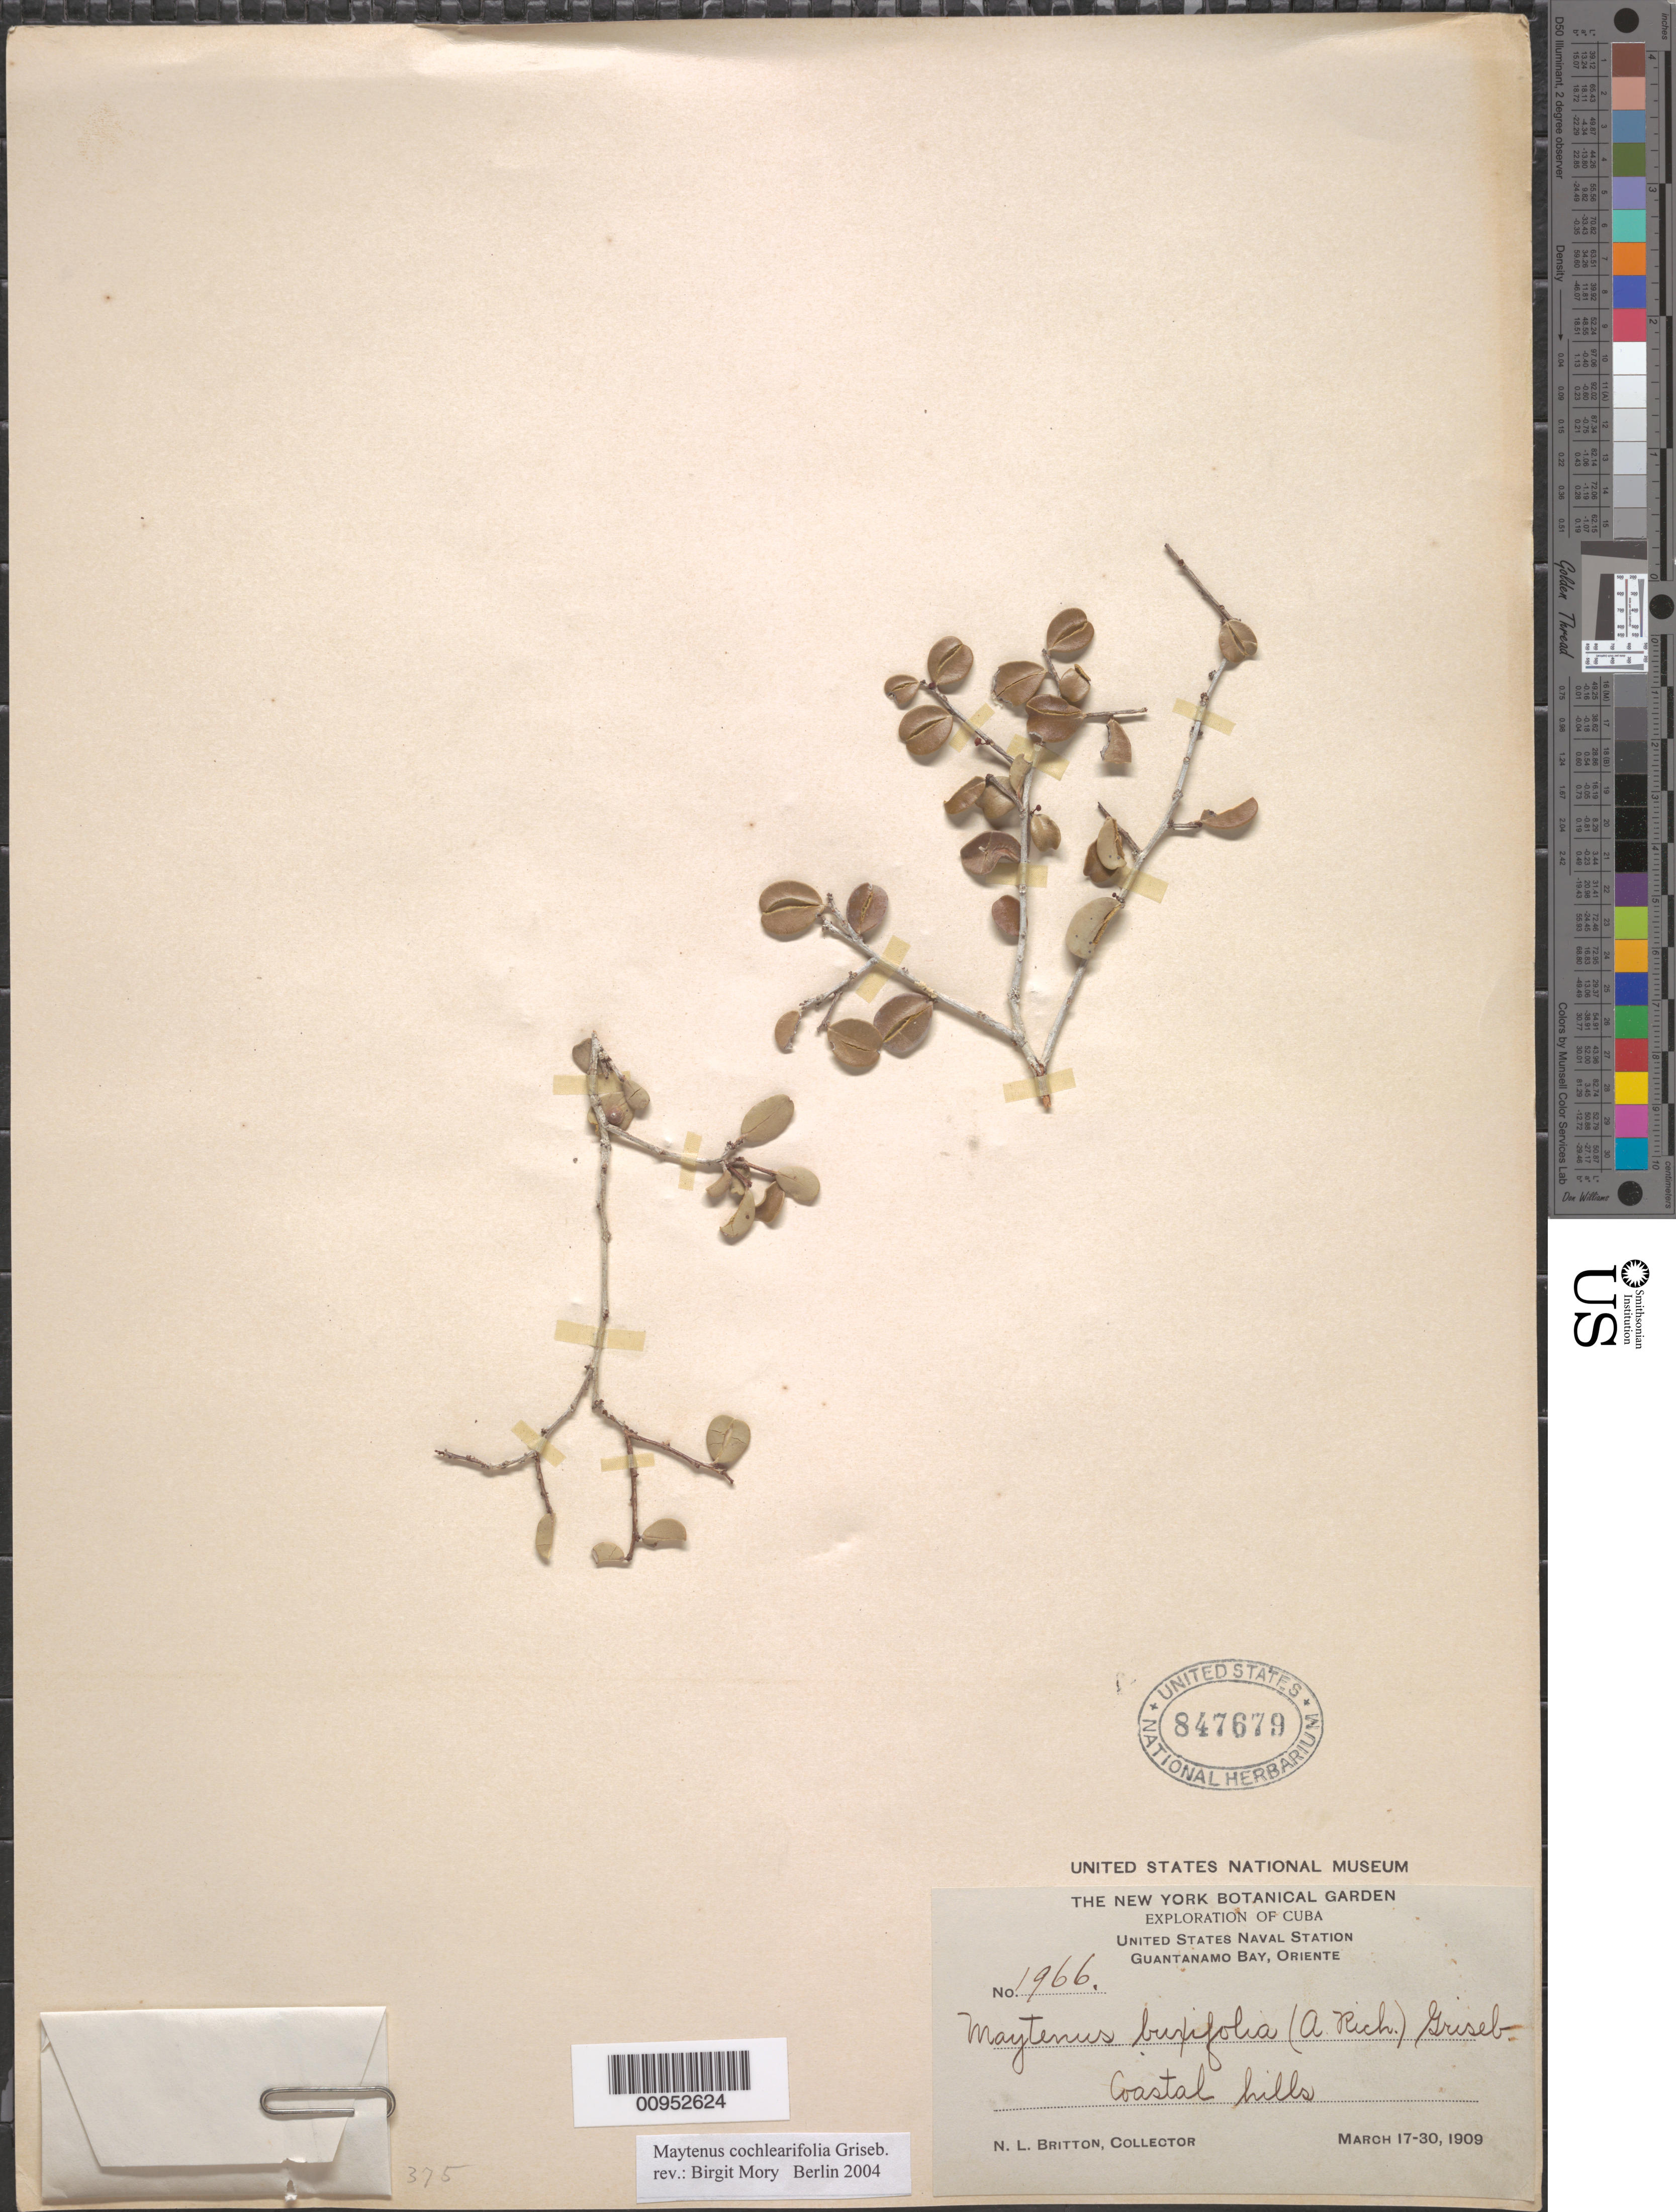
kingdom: Plantae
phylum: Tracheophyta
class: Magnoliopsida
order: Celastrales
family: Celastraceae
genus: Maytenus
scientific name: Maytenus cochlearifolia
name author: Griseb.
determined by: Mory, B.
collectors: N. Britton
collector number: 1966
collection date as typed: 17 Mar 1909 to 30 Mar 1909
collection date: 1909-03-17/1909-03-30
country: Cuba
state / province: Guantanamo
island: Cuba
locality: Guantánamo Bay, U S Naval Station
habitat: Coastal hills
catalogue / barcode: US 847679